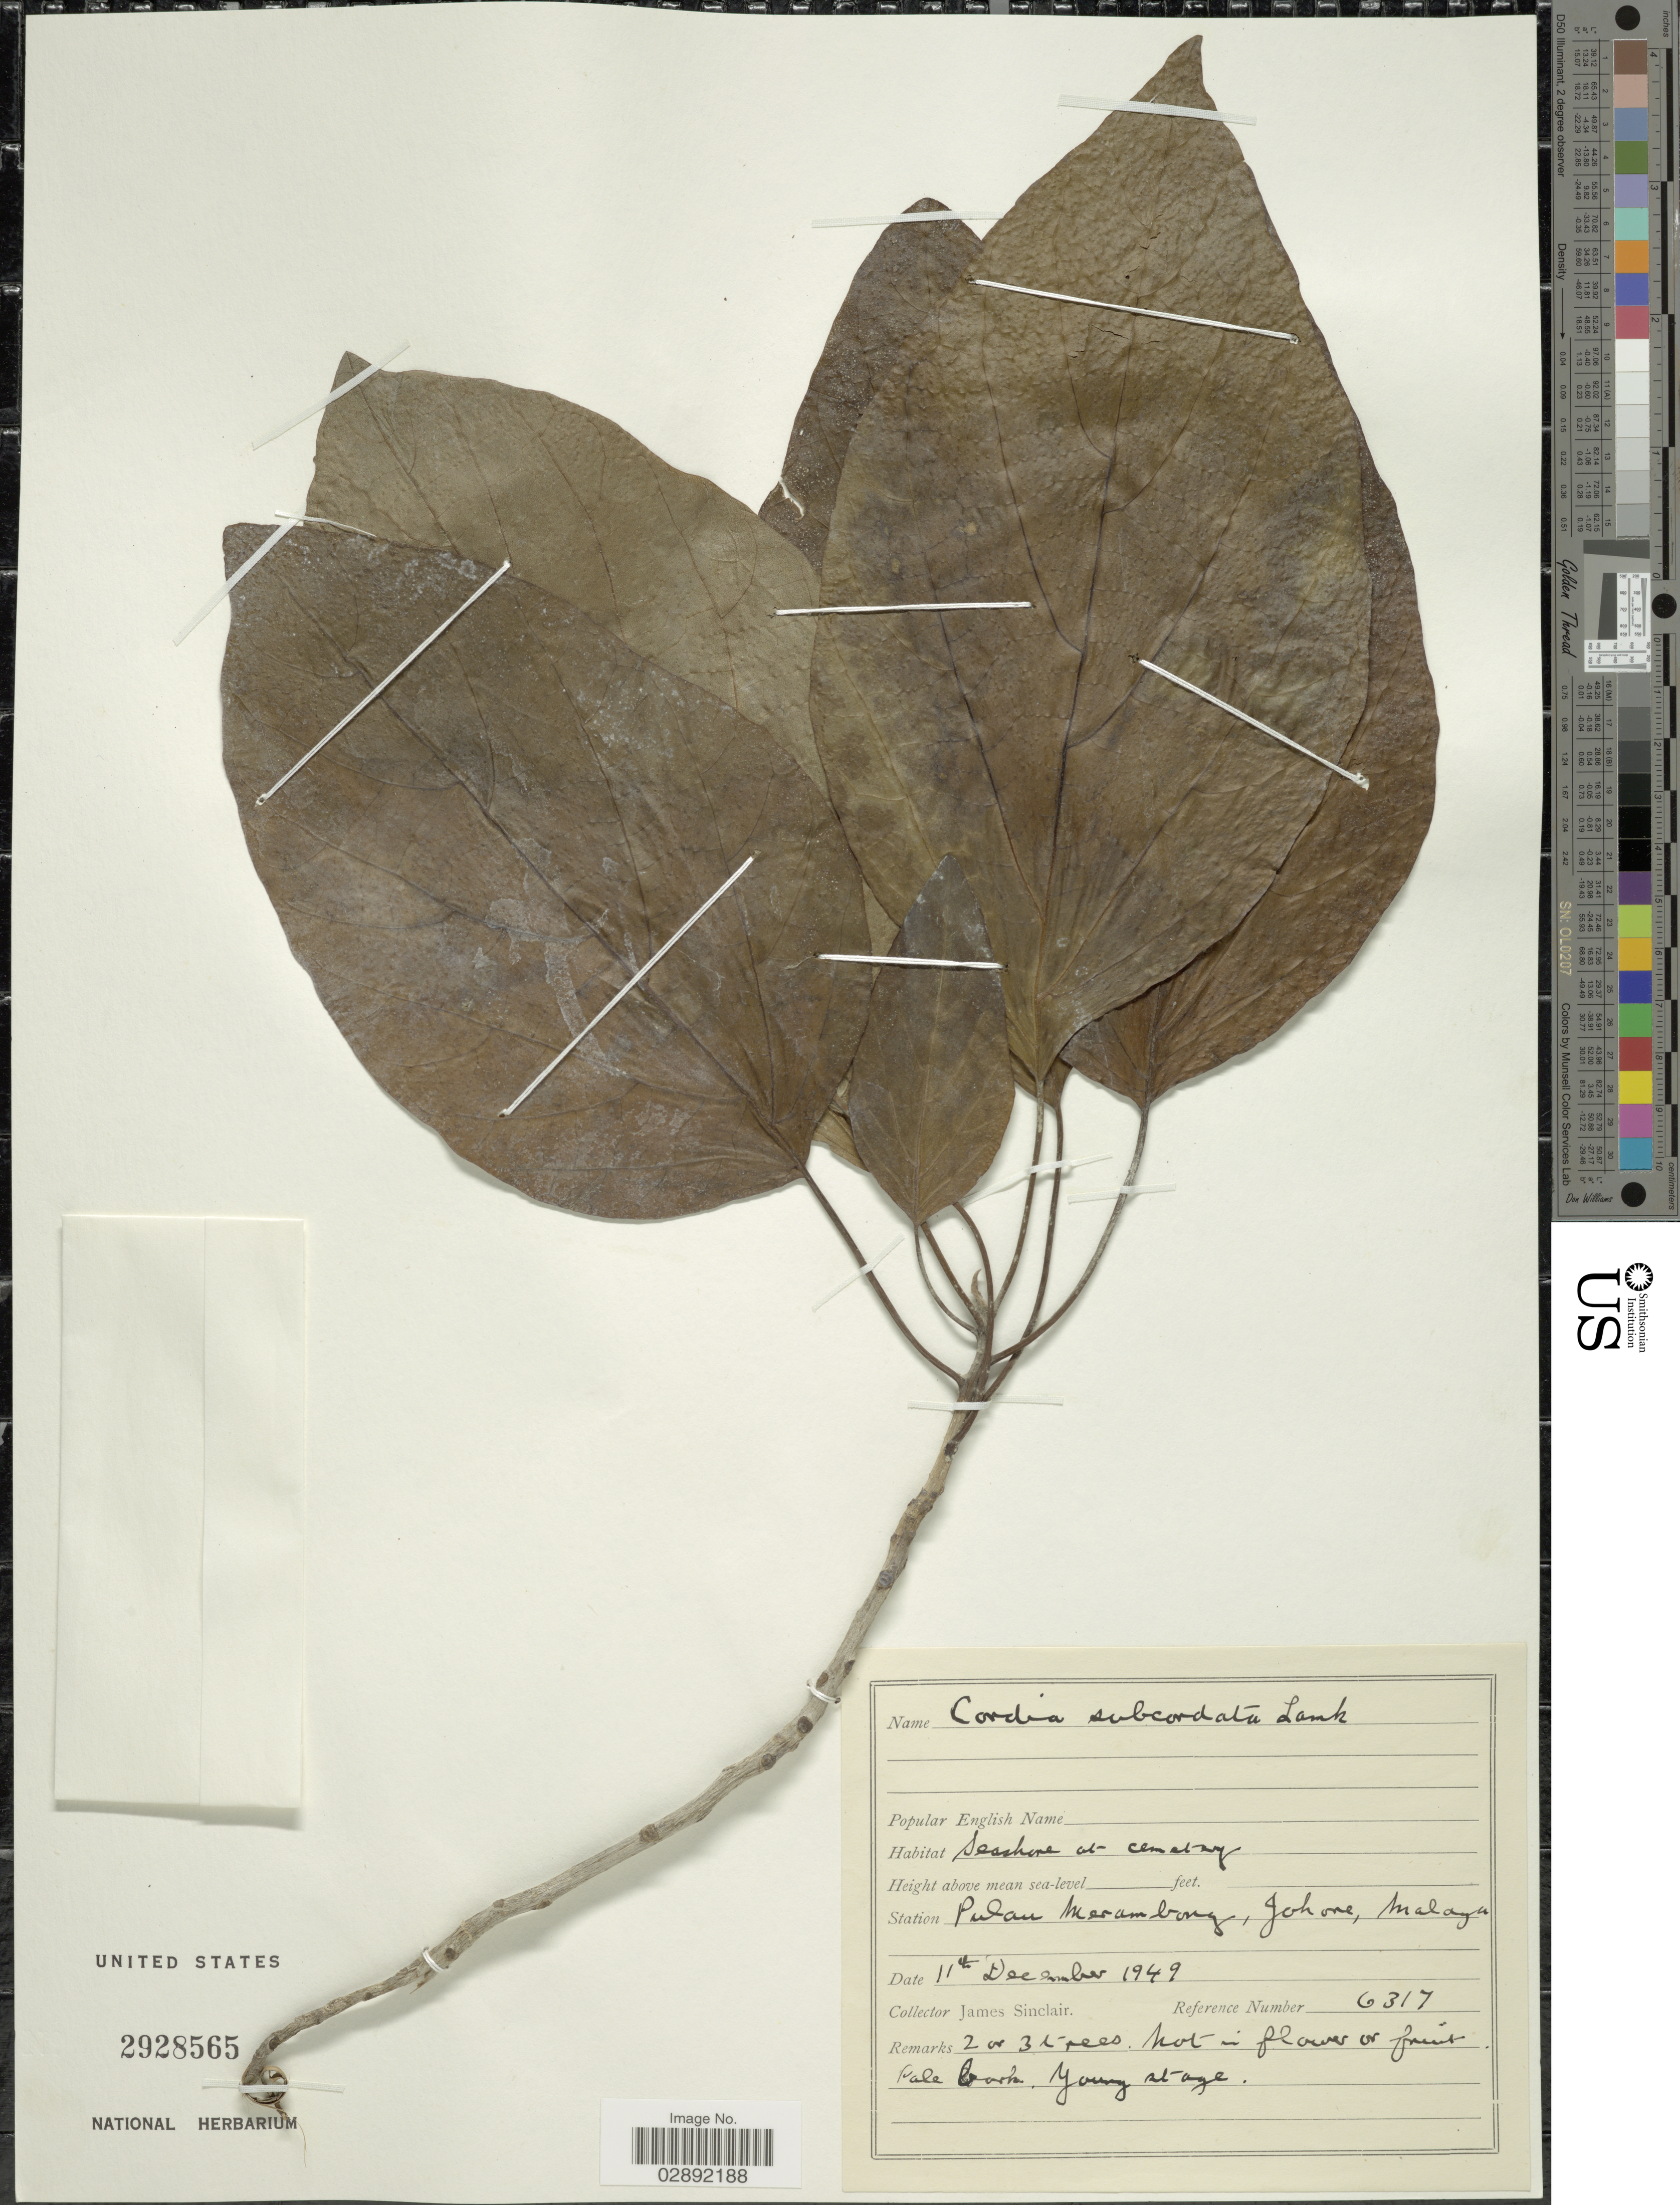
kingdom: Plantae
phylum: Tracheophyta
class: Magnoliopsida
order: Boraginales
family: Cordiaceae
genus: Cordia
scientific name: Cordia subcordata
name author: Lam.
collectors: J. Sinclair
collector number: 6317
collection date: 1949-12-11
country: Malaysia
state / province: Johor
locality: Pulau Merambong, Johore, Malaya.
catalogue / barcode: US 2928565